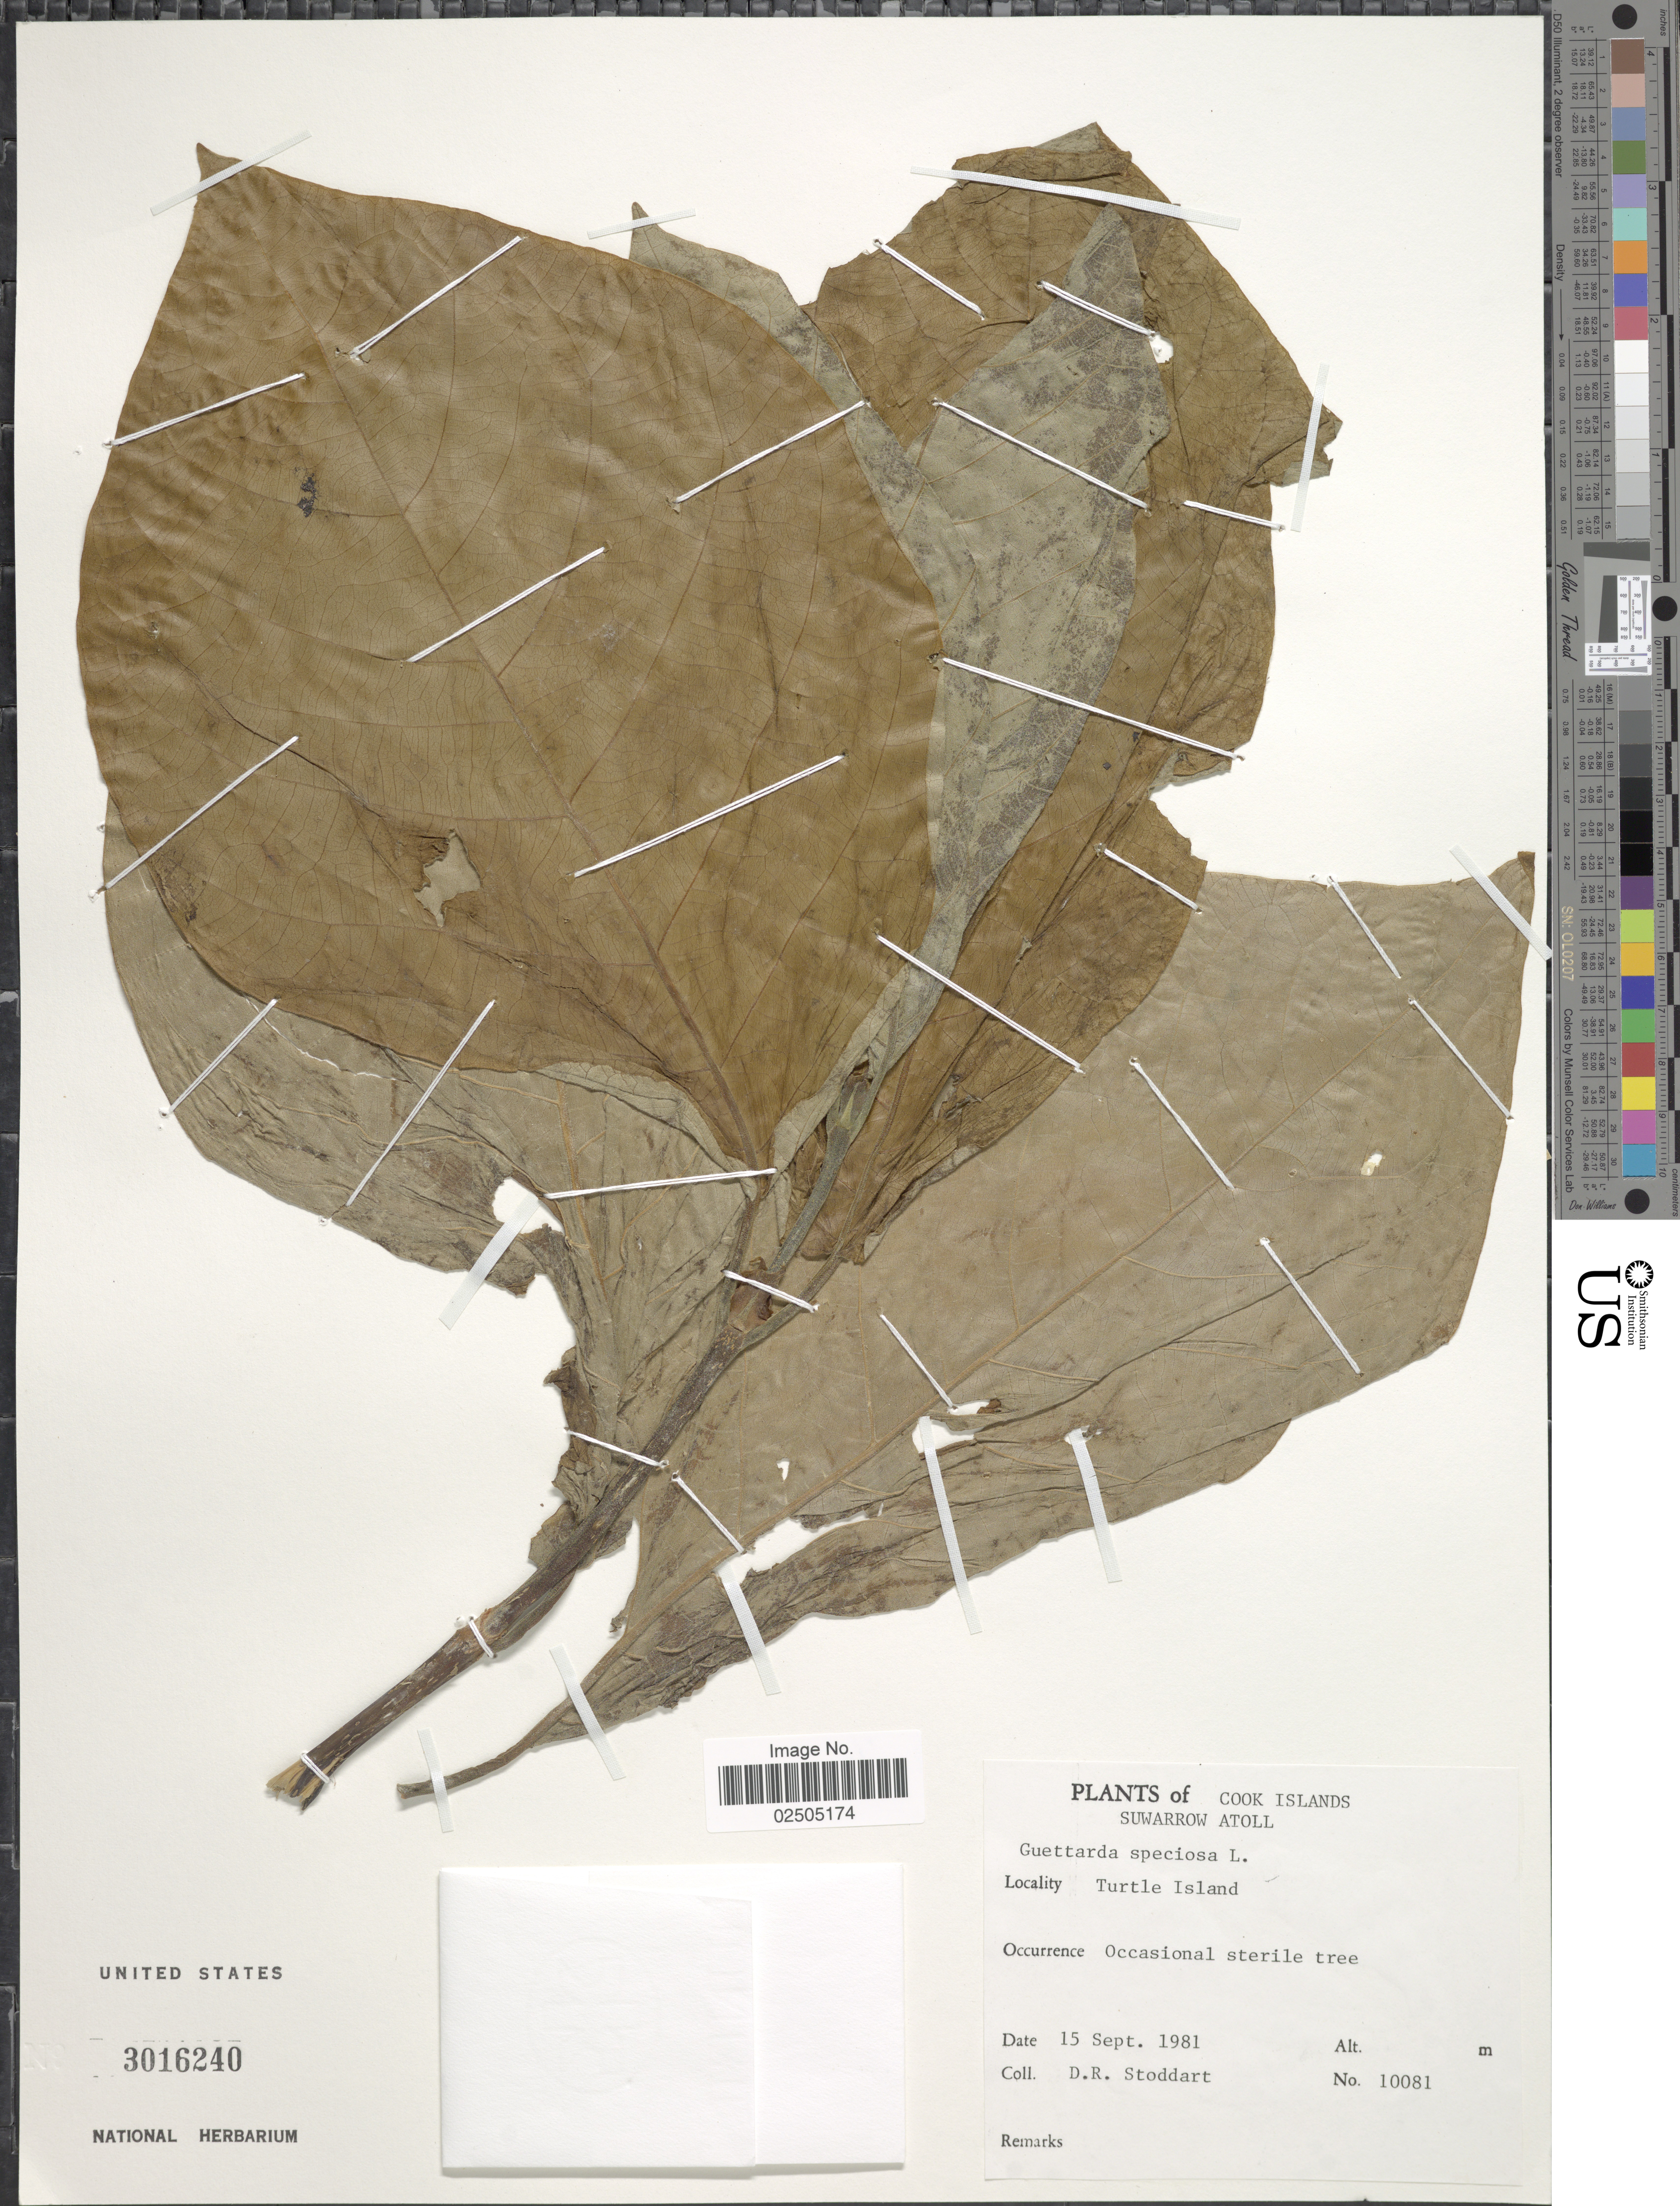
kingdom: Plantae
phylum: Tracheophyta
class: Magnoliopsida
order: Gentianales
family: Rubiaceae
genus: Guettarda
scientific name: Guettarda speciosa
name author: L.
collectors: D. R. Stoddart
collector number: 10081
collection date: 1981-09-15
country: Cook Islands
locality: Suwarrow Atoll, Turtle Island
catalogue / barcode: US 3016240